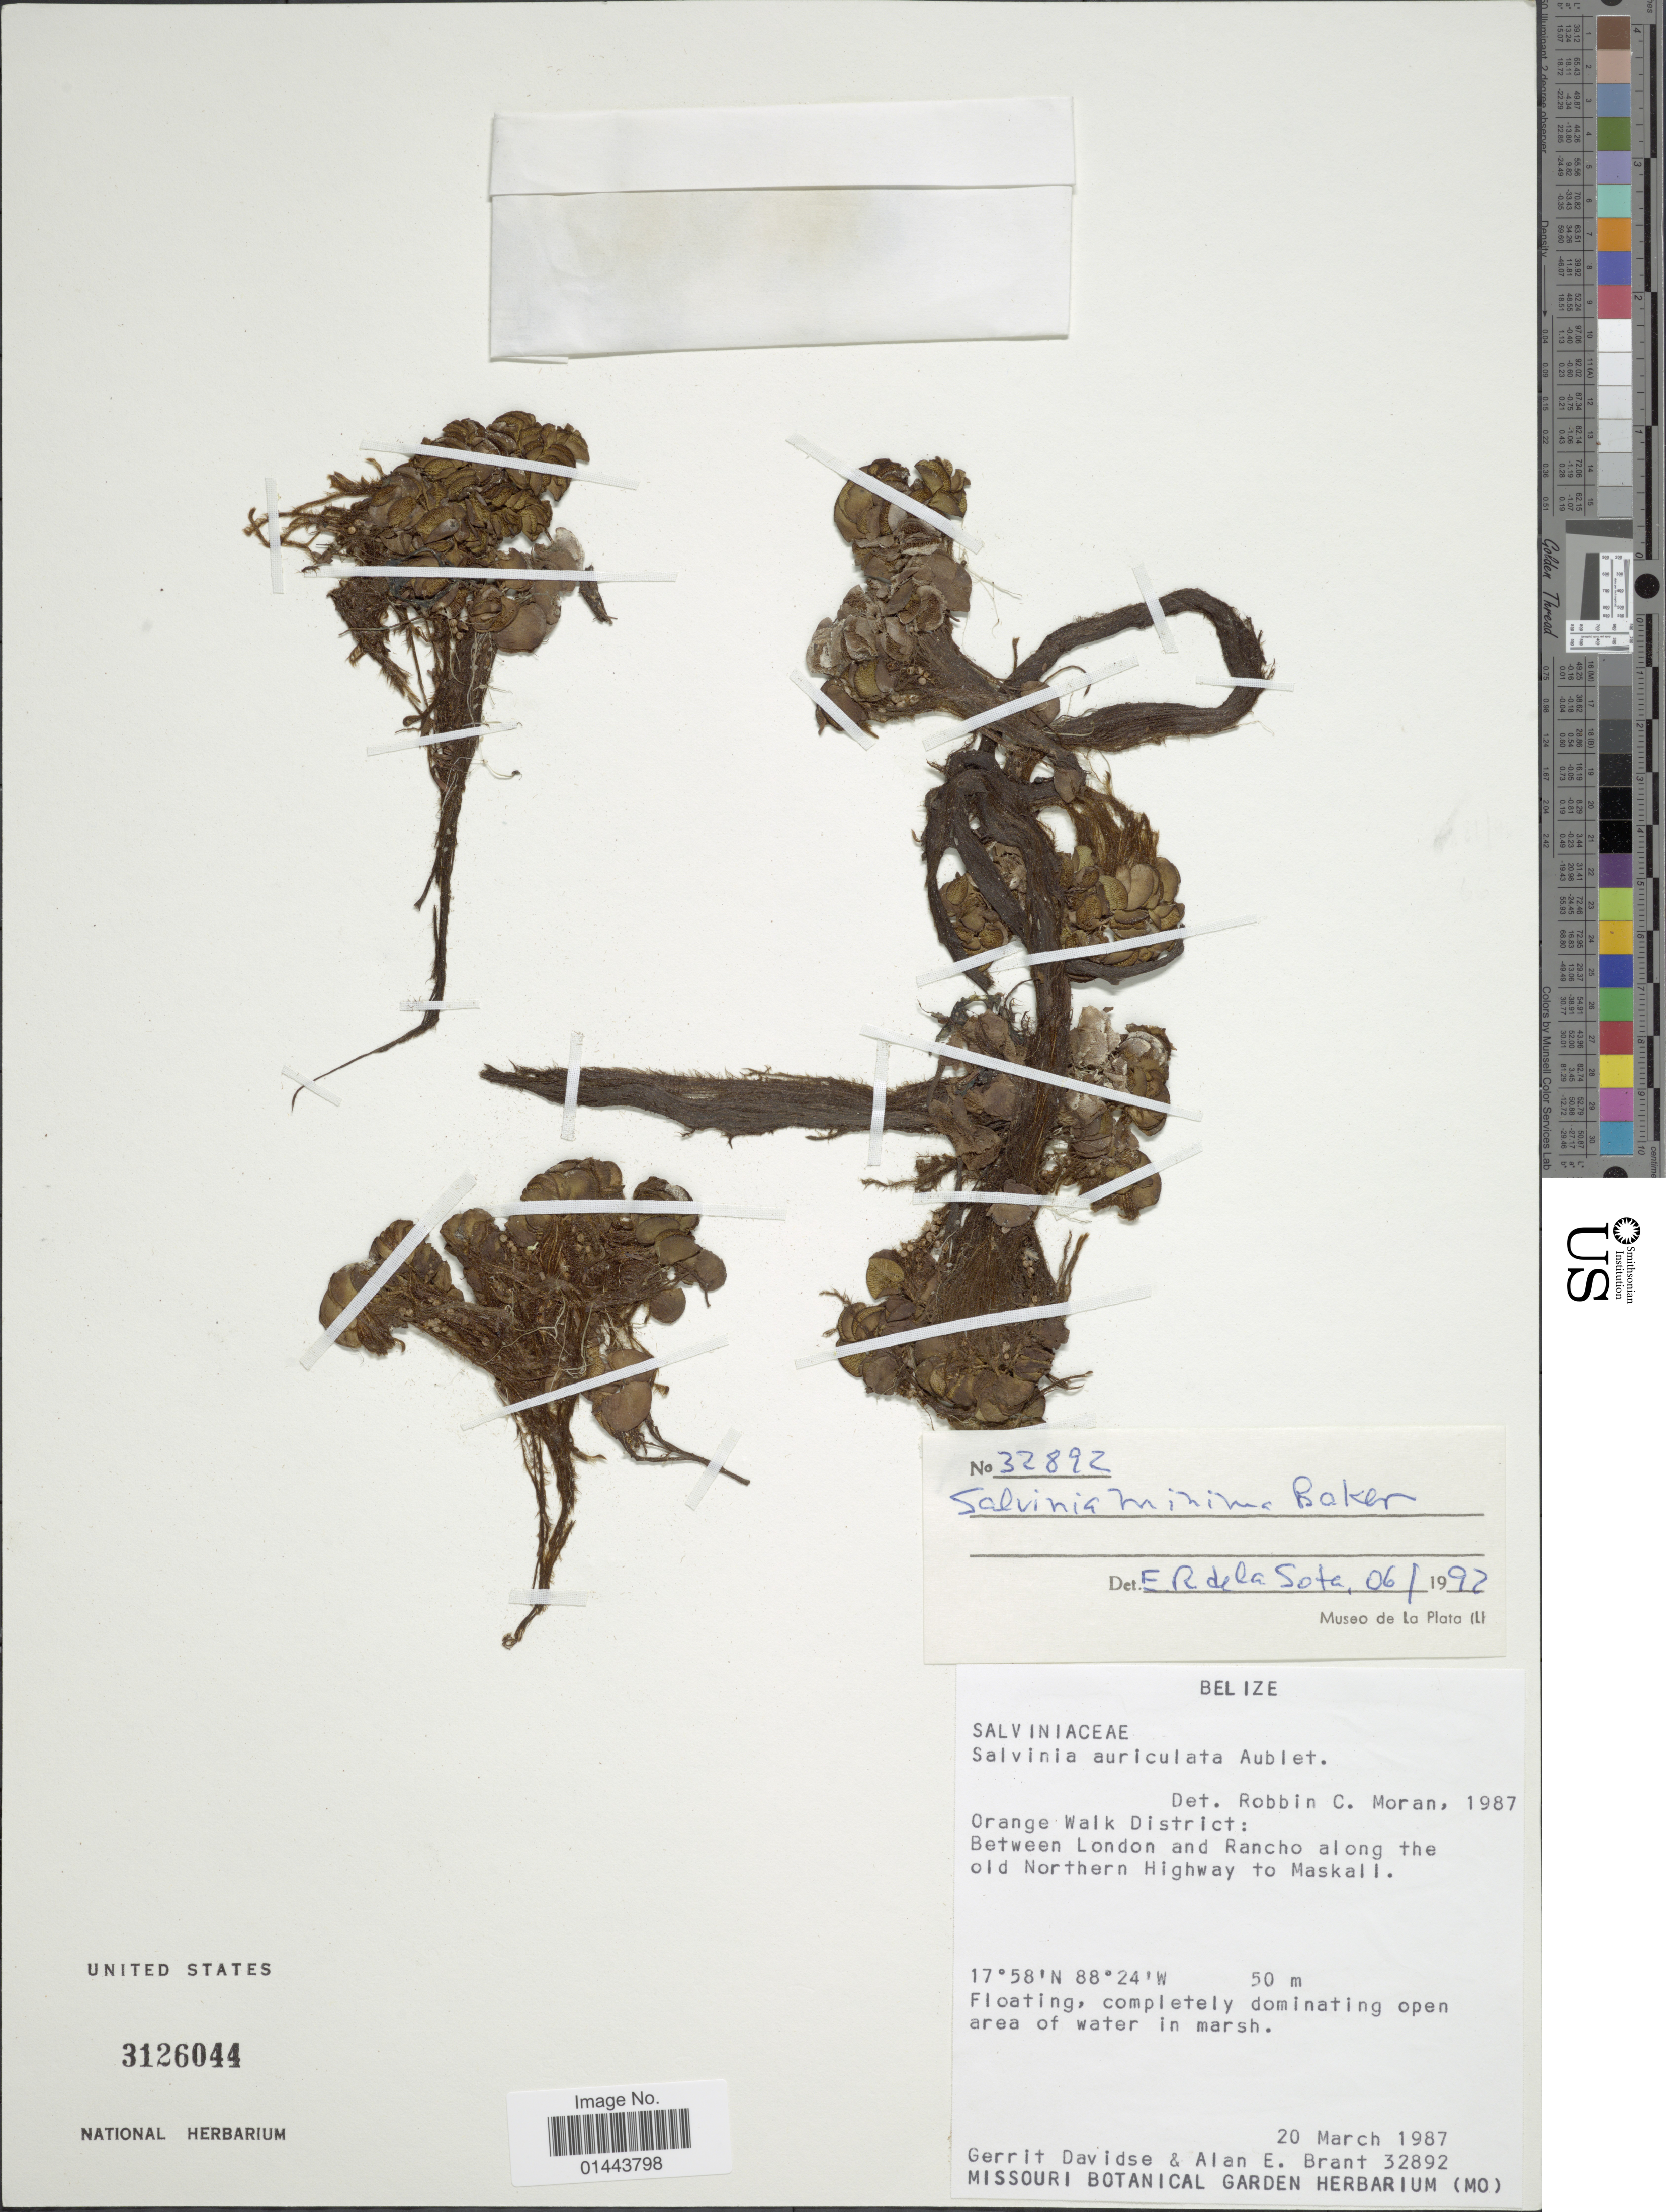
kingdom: Plantae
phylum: Tracheophyta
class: Polypodiopsida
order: Salviniales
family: Salviniaceae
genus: Salvinia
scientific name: Salvinia minima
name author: Baker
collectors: G. Davidse & A. Brant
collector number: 32892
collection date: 1987-03-20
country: Belize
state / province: Belize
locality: Orange Walk District: between London and Rancho along the old Northern Highway to Maskall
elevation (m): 50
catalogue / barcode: US 3126044